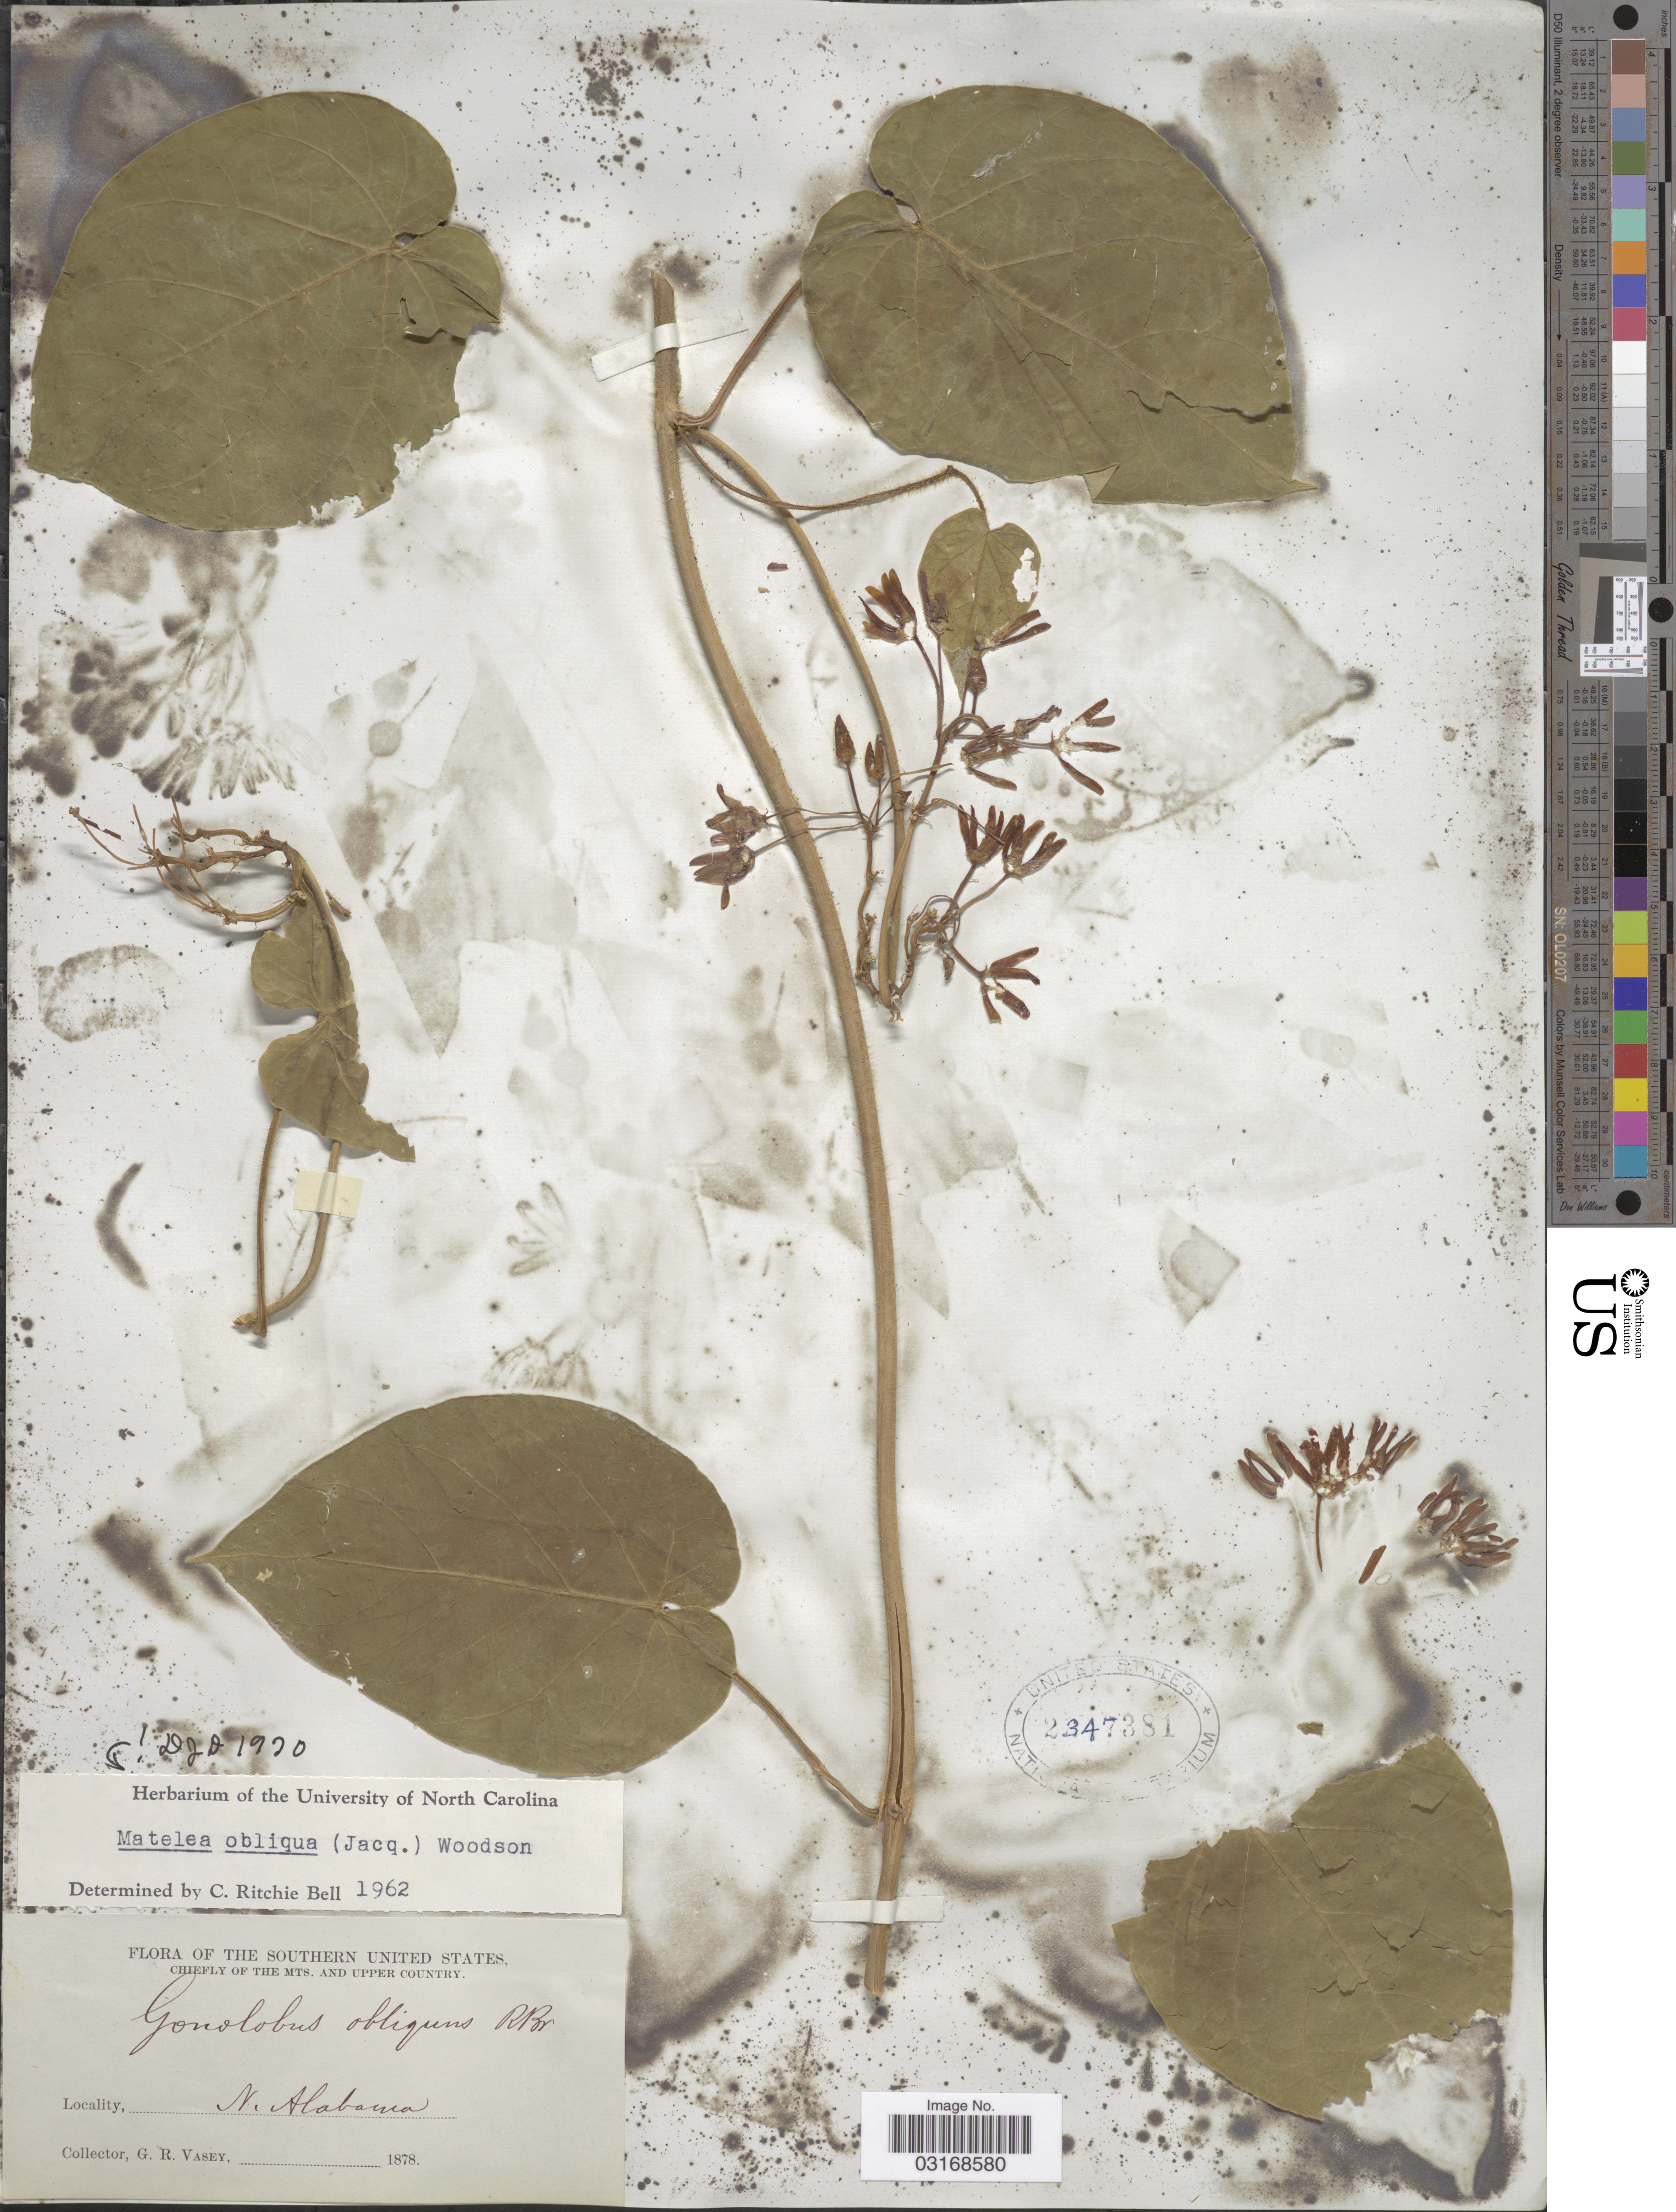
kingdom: Plantae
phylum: Tracheophyta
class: Magnoliopsida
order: Gentianales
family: Apocynaceae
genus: Matelea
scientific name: Matelea obliqua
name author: (Jacq.) Woodson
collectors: G. R. Vasey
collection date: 1878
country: United States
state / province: Alabama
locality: Southern United States. Chiefly of the mts. and upper country. N. Alabama.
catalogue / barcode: US 2347381